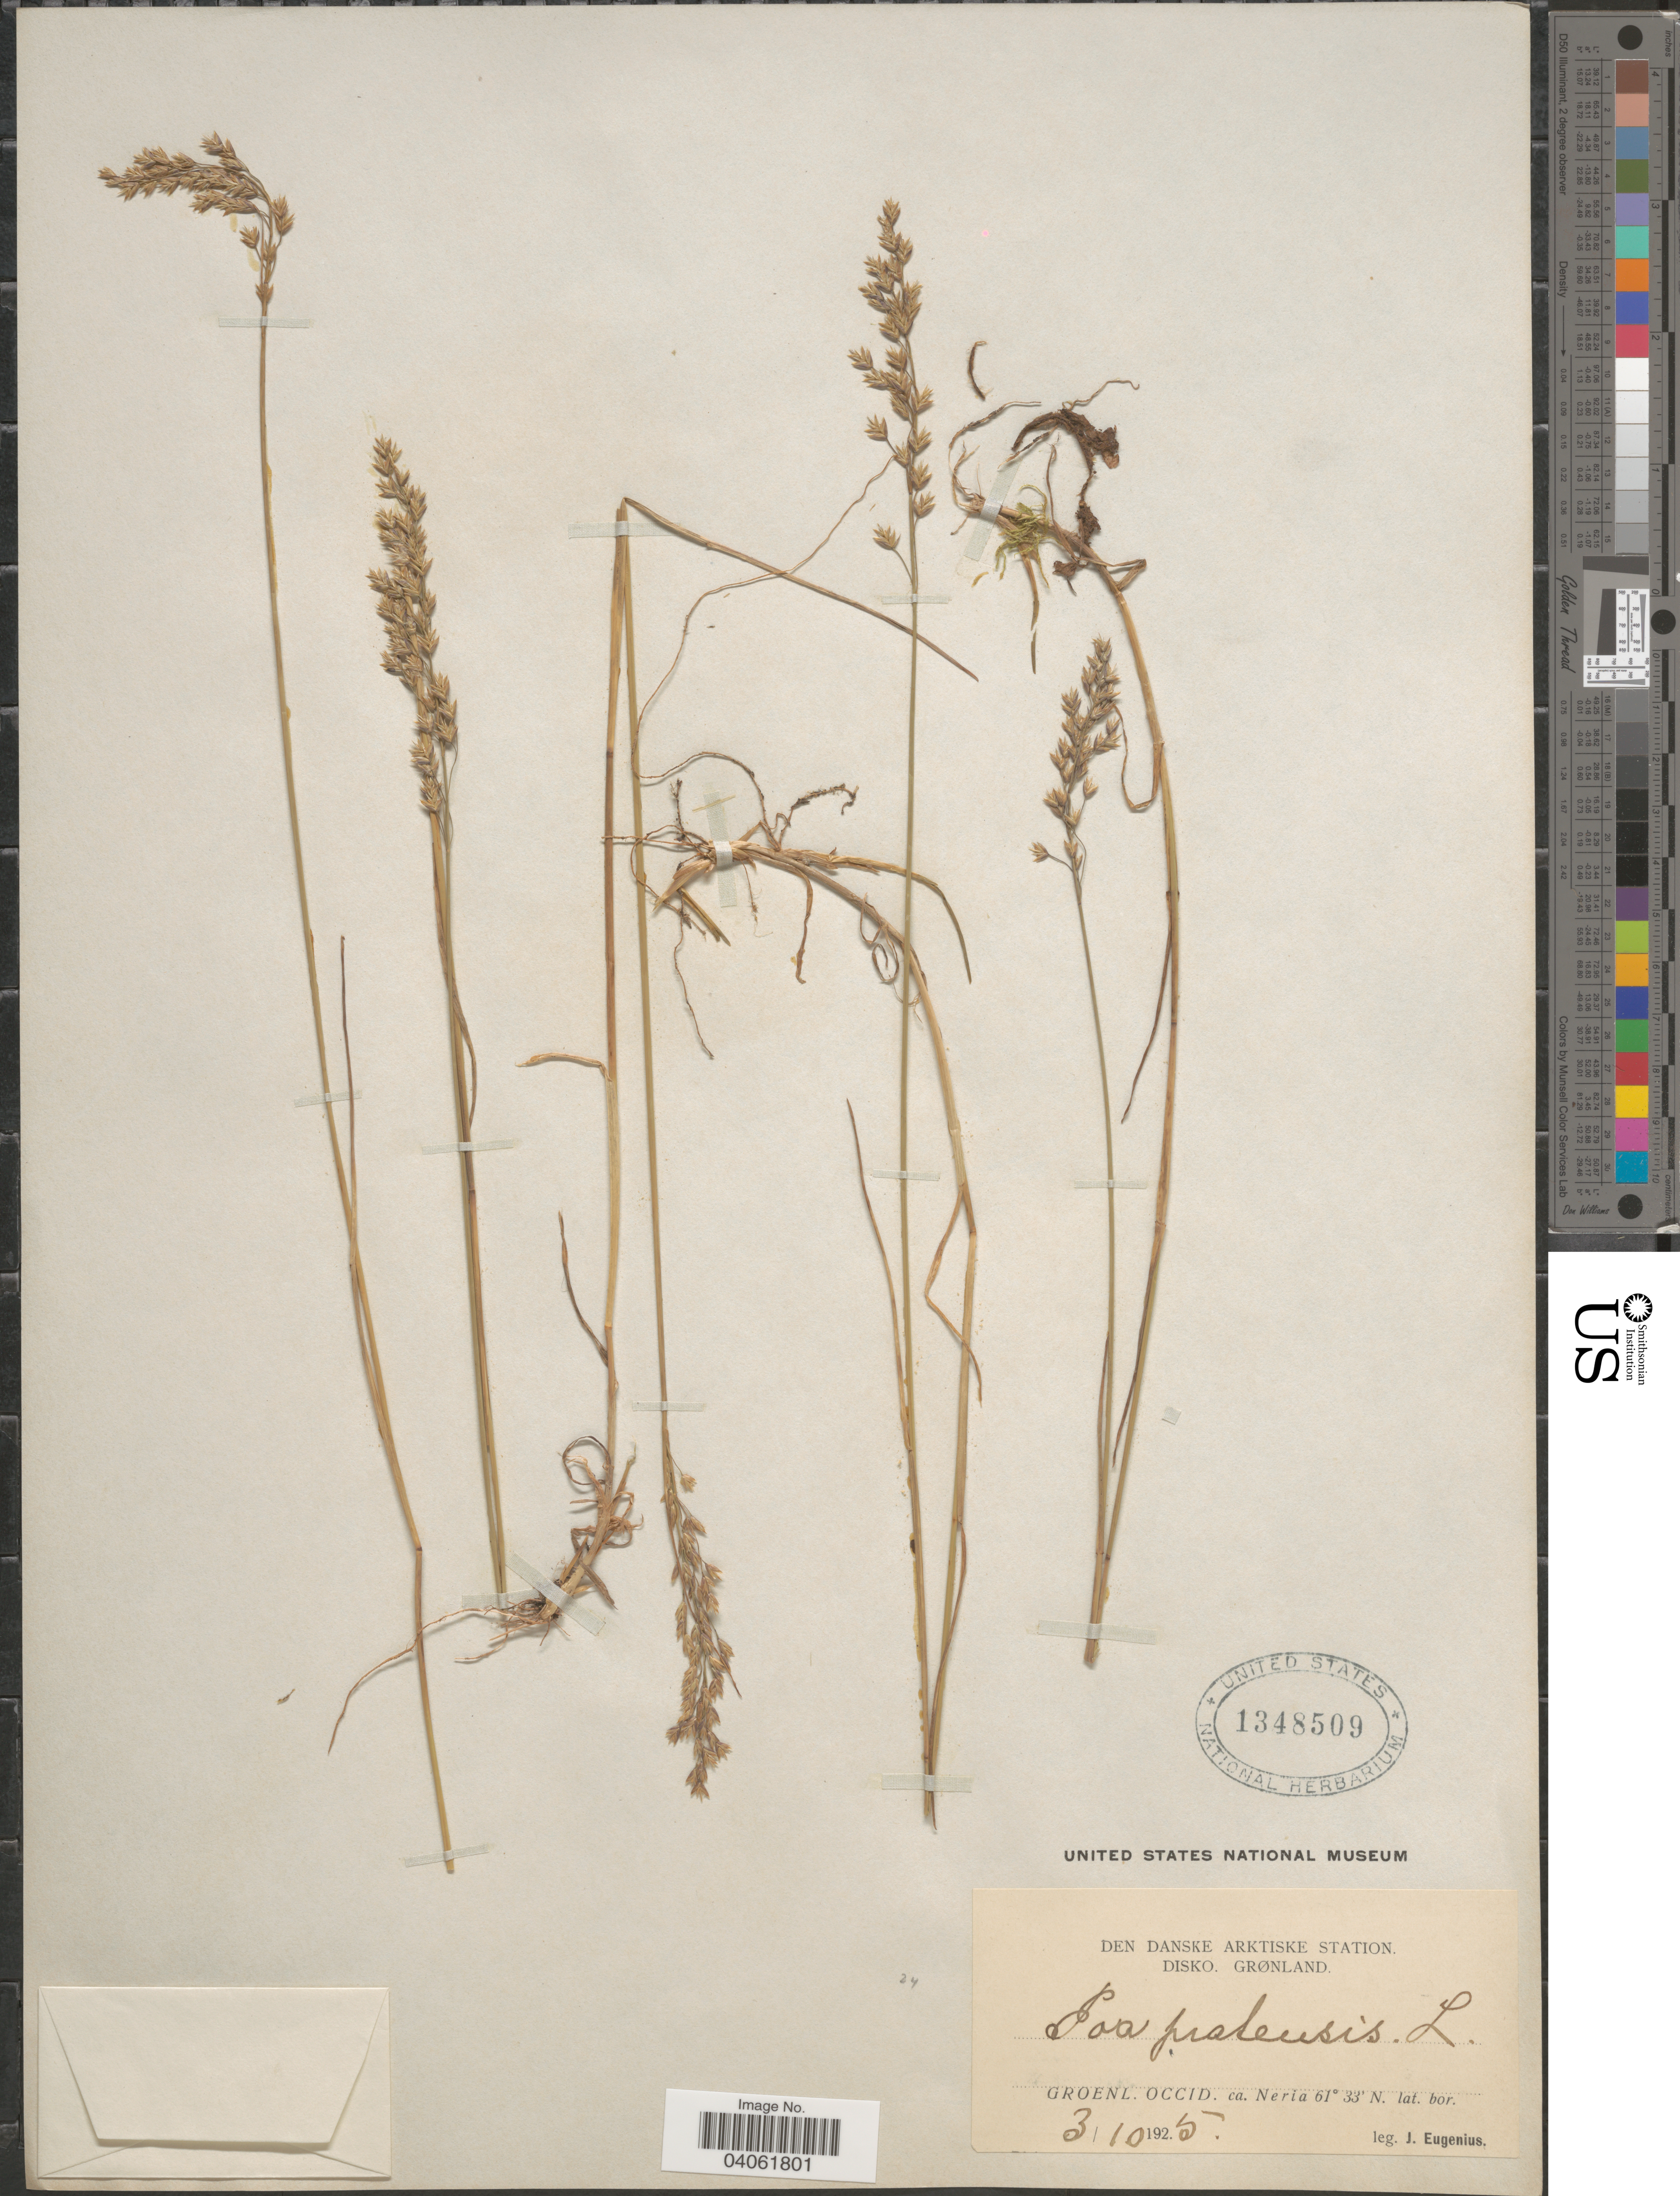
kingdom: Plantae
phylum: Tracheophyta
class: Liliopsida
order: Poales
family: Poaceae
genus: Poa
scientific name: Poa pratensis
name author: L.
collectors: J. Eugenius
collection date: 1925-10-03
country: Greenland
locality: Den Danske Arktiske Station. Disko. Grønland. Groenl. Occid. ca. Neria.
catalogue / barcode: US 1348509